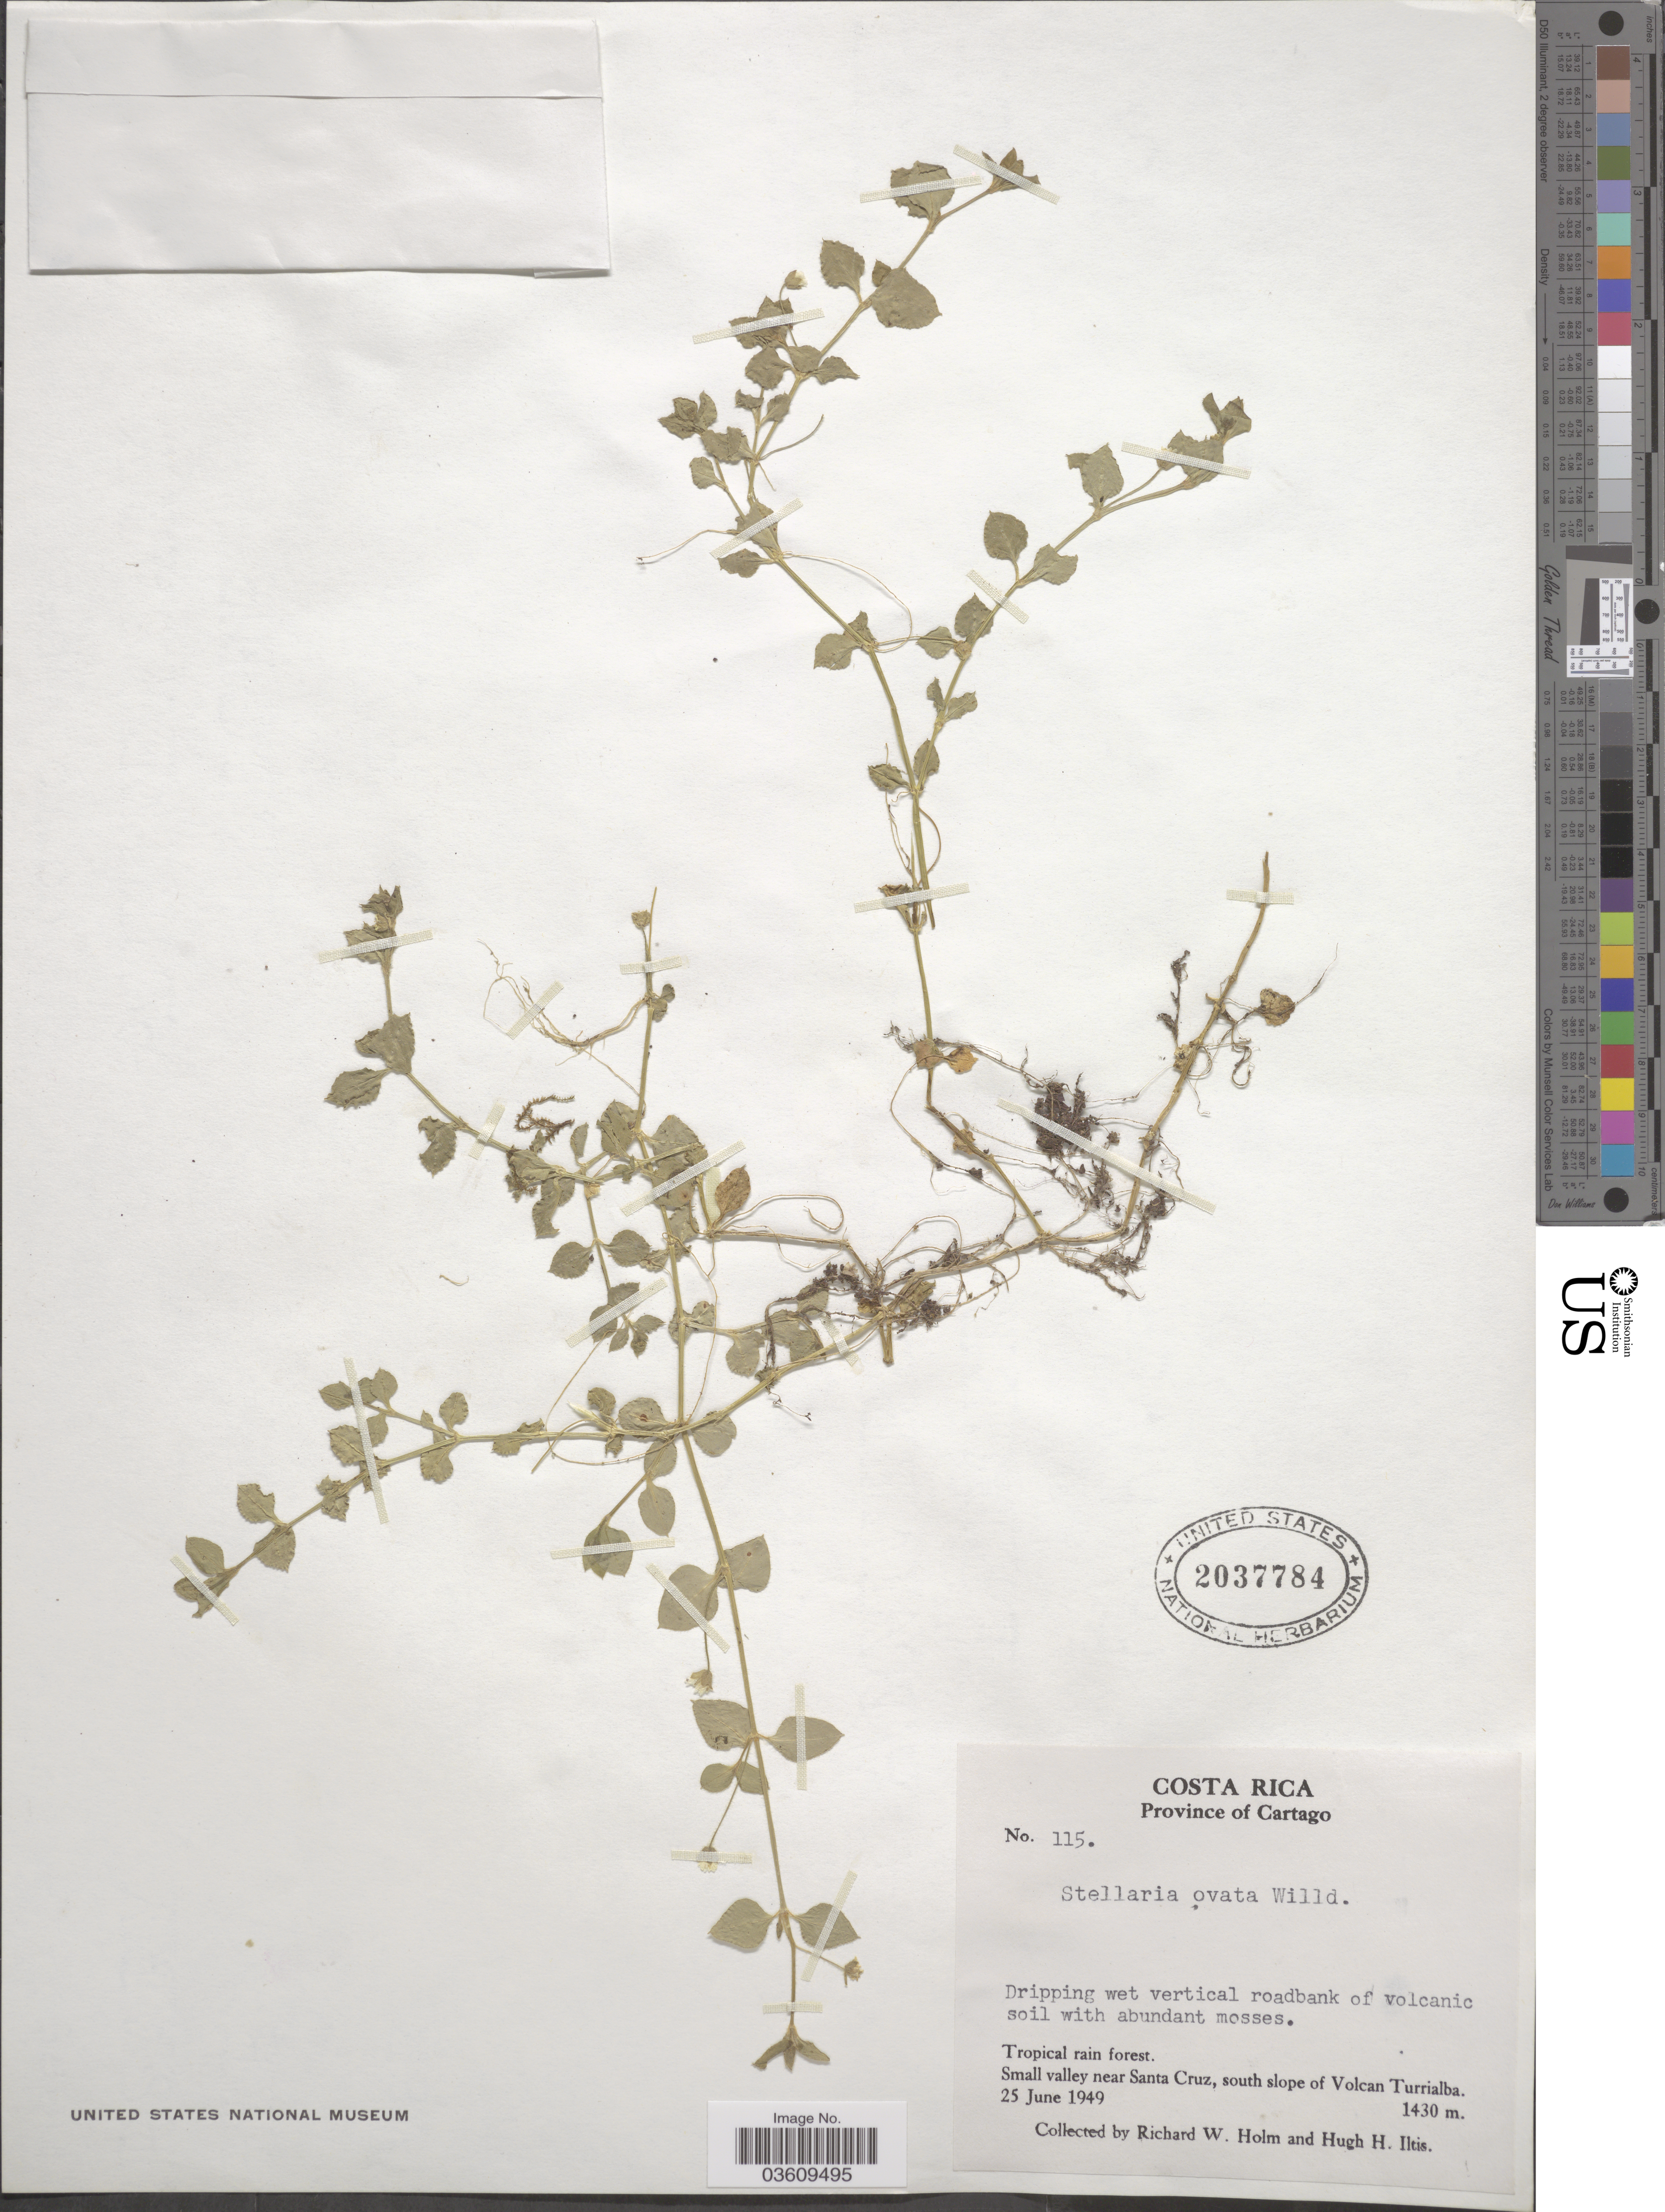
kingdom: Plantae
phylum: Tracheophyta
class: Magnoliopsida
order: Caryophyllales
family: Caryophyllaceae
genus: Stellaria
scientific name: Stellaria ovata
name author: Willd.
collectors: R. W. Holm & H. Iltis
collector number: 115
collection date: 1949-06-25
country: Costa Rica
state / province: Cartago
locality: Samll velley near Santa Cruz, south slope of Volcan Turrialba.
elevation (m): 1430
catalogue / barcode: US 2037784